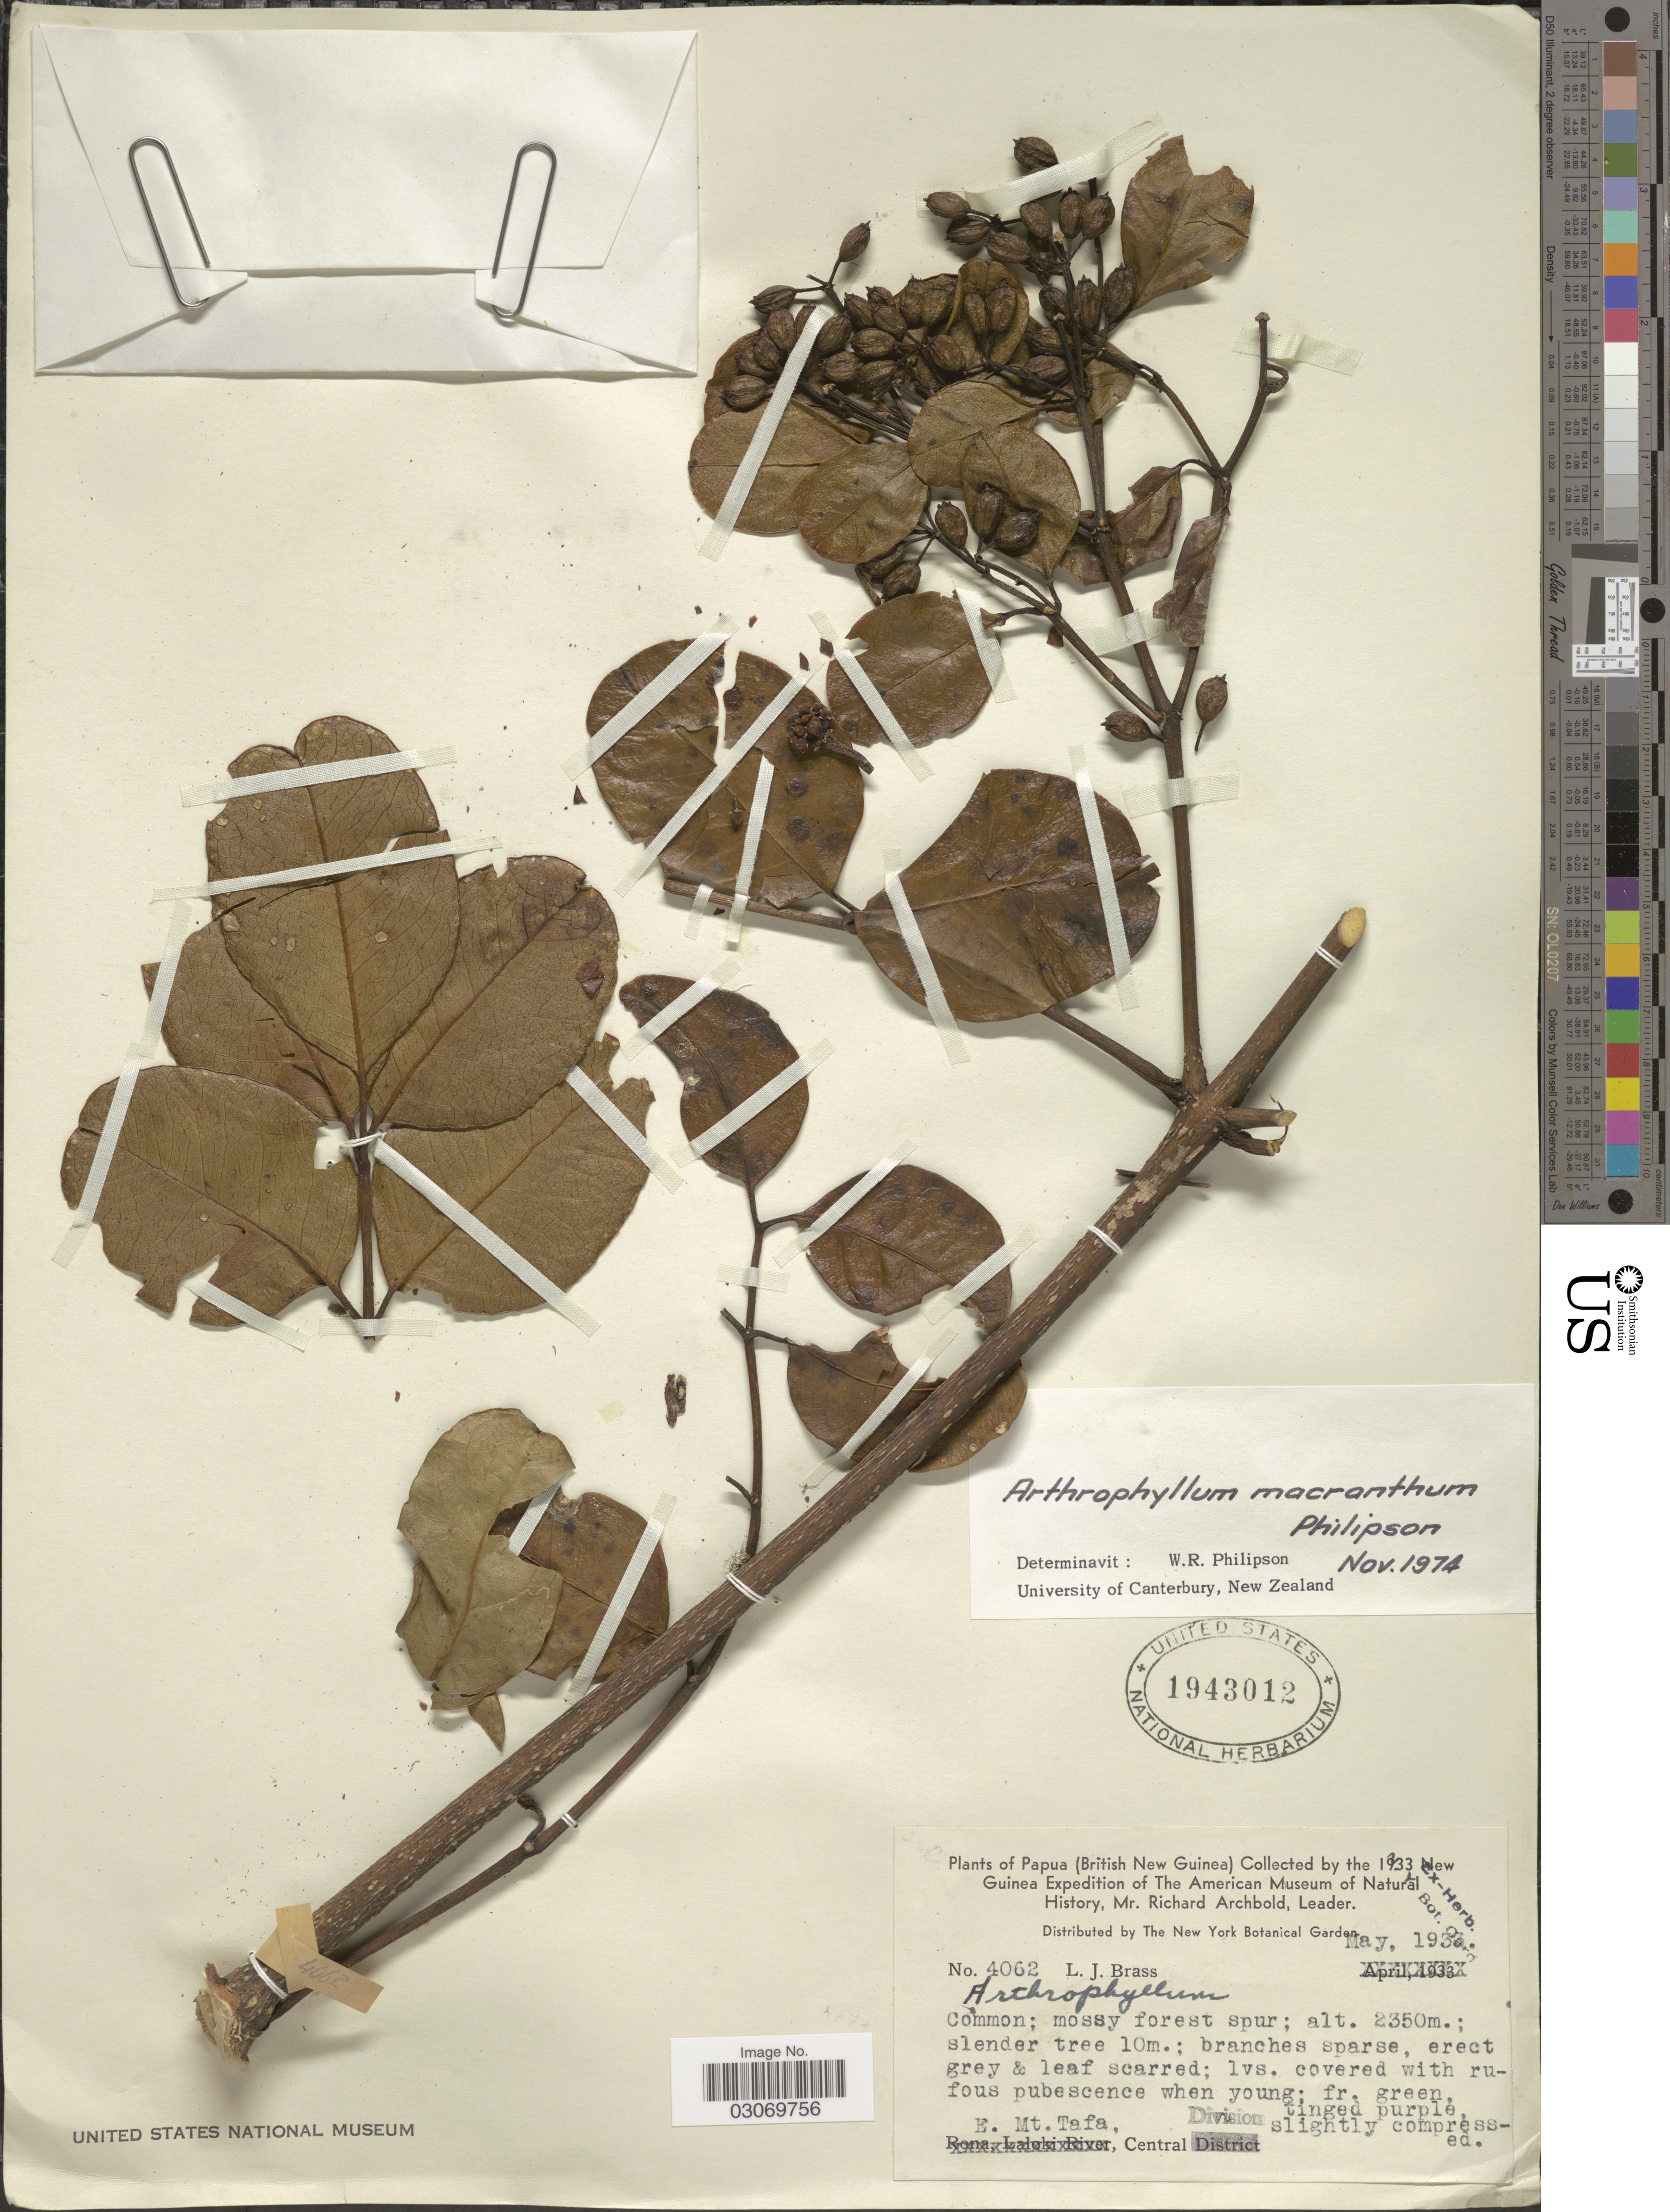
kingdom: Plantae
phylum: Tracheophyta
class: Magnoliopsida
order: Apiales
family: Araliaceae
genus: Arthrophyllum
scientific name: Arthrophyllum macranthum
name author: Philipson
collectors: L. J. Brass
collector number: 4062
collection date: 1933-05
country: Papua New Guinea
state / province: Central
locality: Papua (British New Guinea), E. Mt. Tafa, Central Division.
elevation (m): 2350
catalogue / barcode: US 1943012